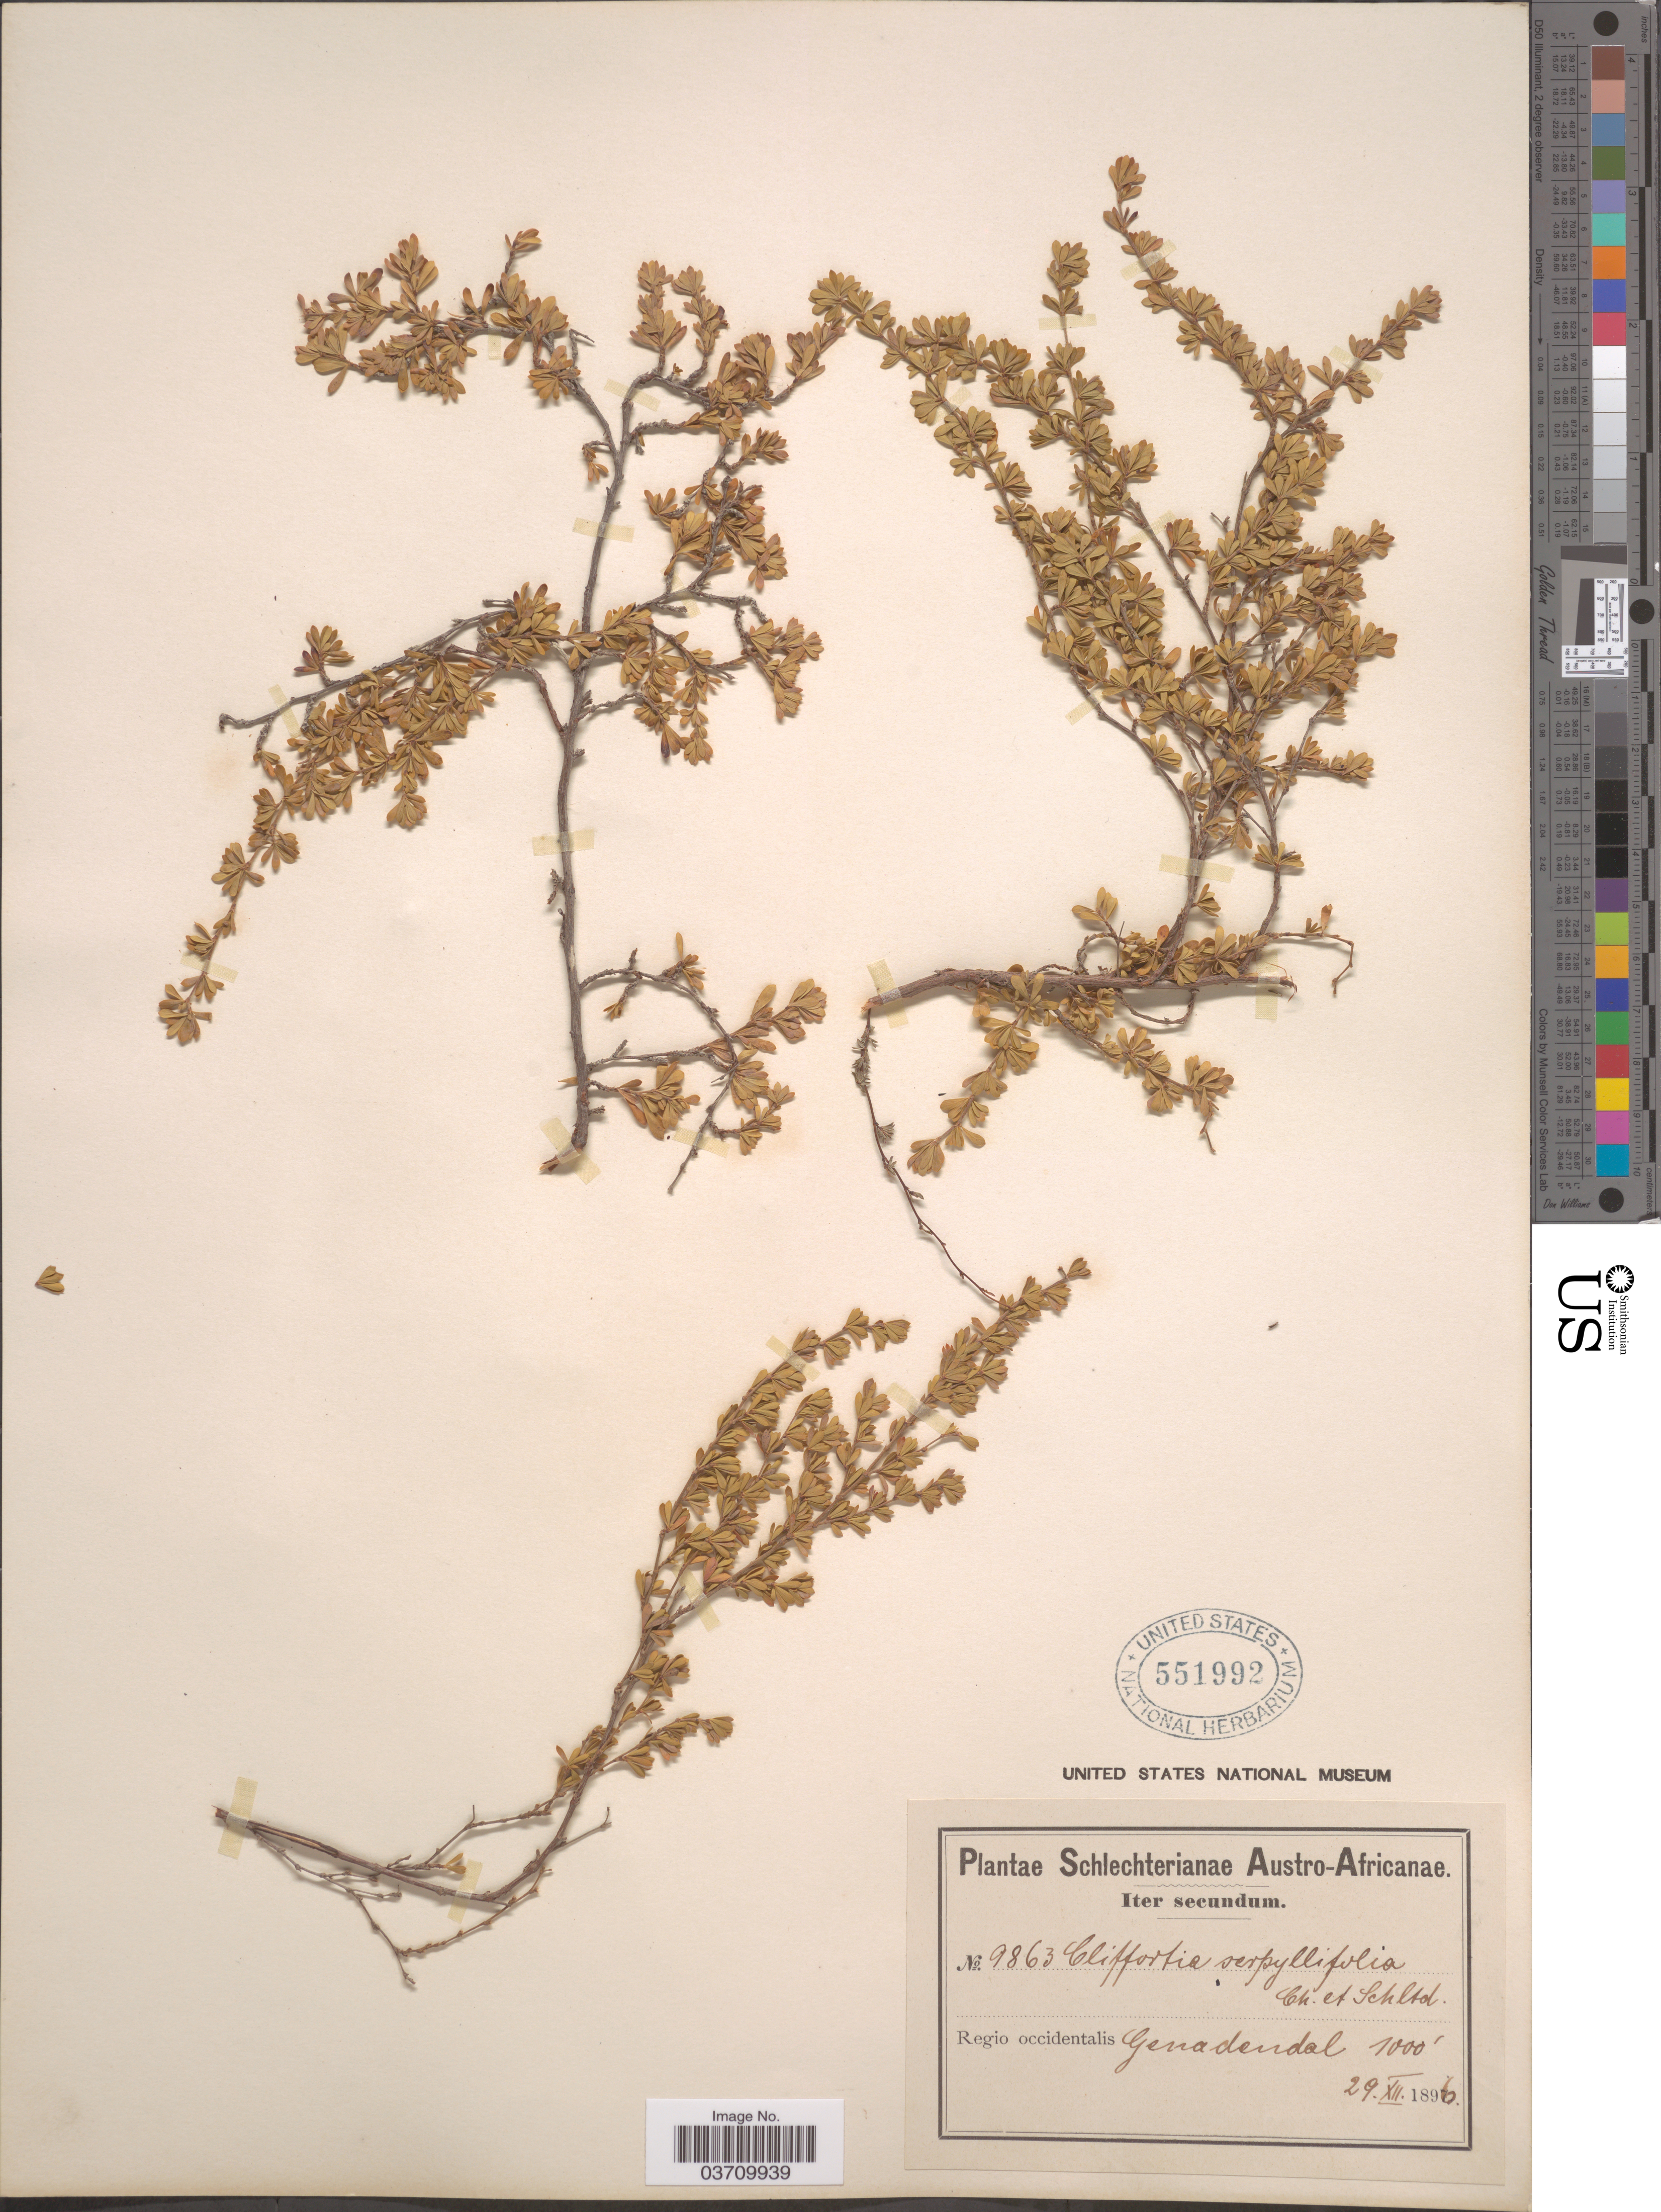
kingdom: Plantae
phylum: Tracheophyta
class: Magnoliopsida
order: Rosales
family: Rosaceae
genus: Cliffortia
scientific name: Cliffortia serpyllifolia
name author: Cham. & Schltdl.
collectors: Schlechter, --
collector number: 9863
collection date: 1896-12-29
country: South Africa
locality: Austro-Africanae. Regio occidentalis. Genadendal.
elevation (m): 305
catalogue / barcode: US 551992